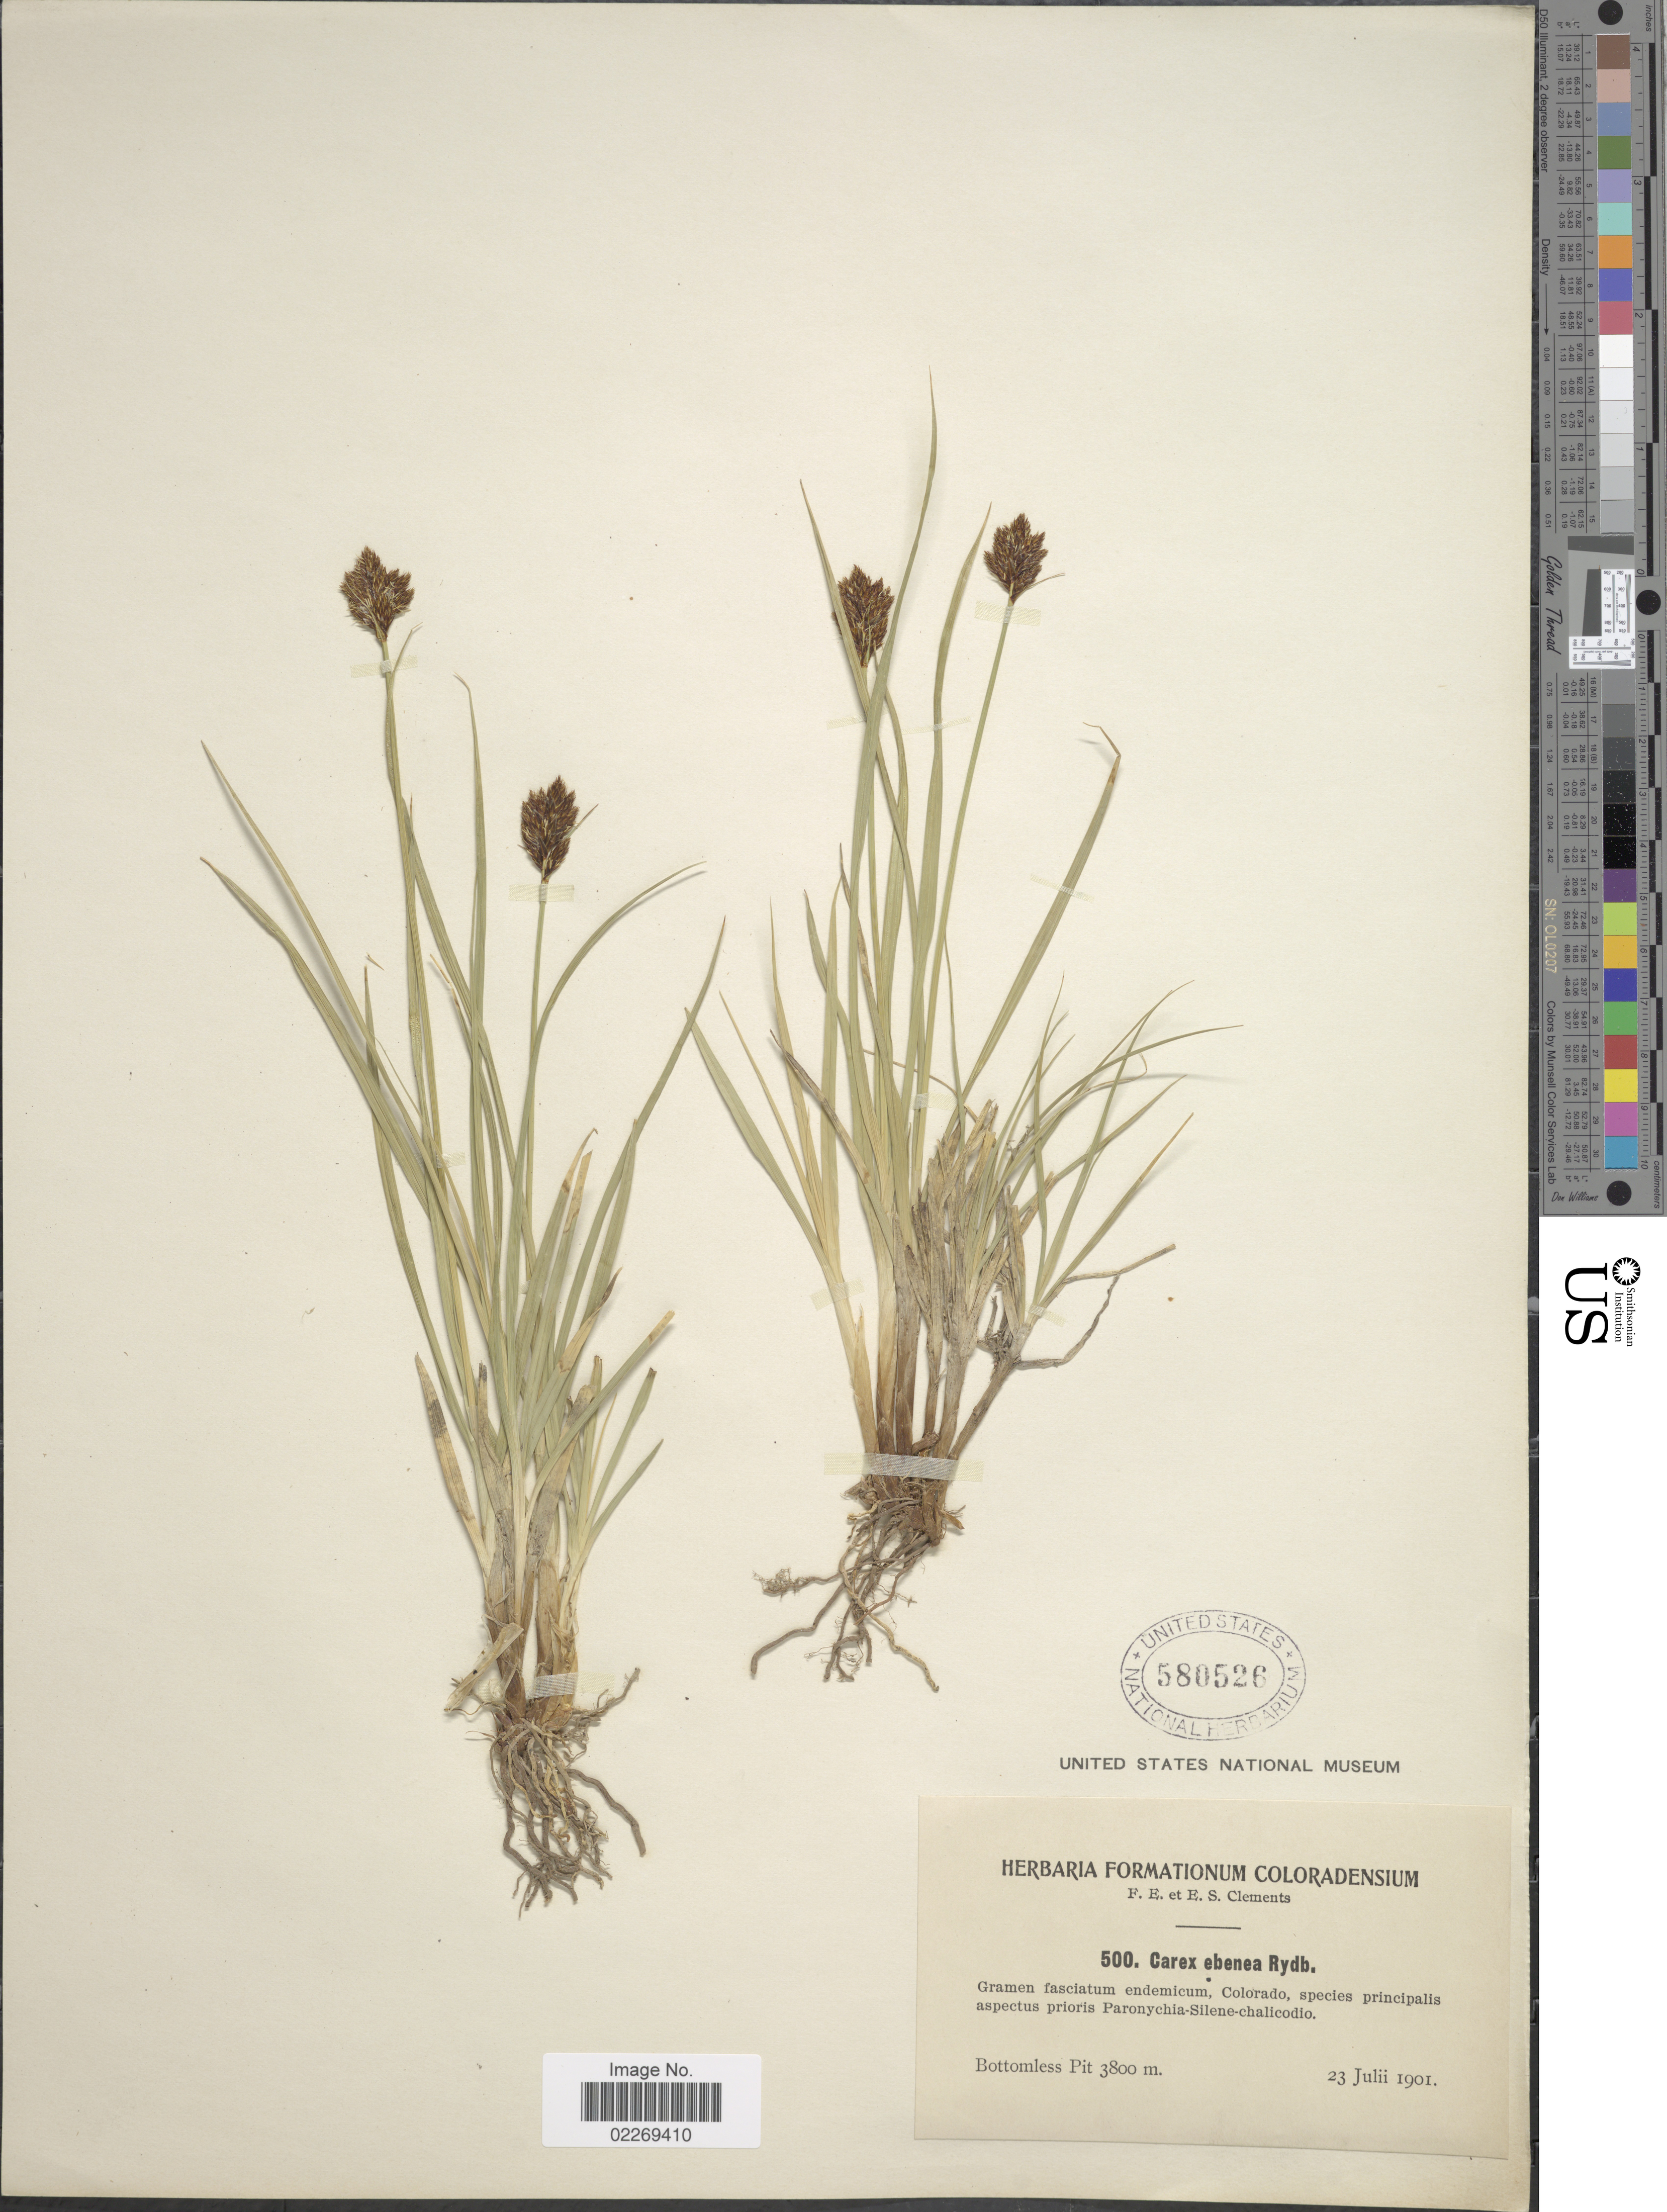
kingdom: Plantae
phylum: Tracheophyta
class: Liliopsida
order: Poales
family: Cyperaceae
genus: Carex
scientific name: Carex ebenea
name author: Rydb.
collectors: F. E. Clements & E. S. Clements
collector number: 500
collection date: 1901-07-23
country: United States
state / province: Colorado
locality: Gramen fasciatum endemicum. Bottomless Pit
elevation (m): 3800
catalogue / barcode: US 580526